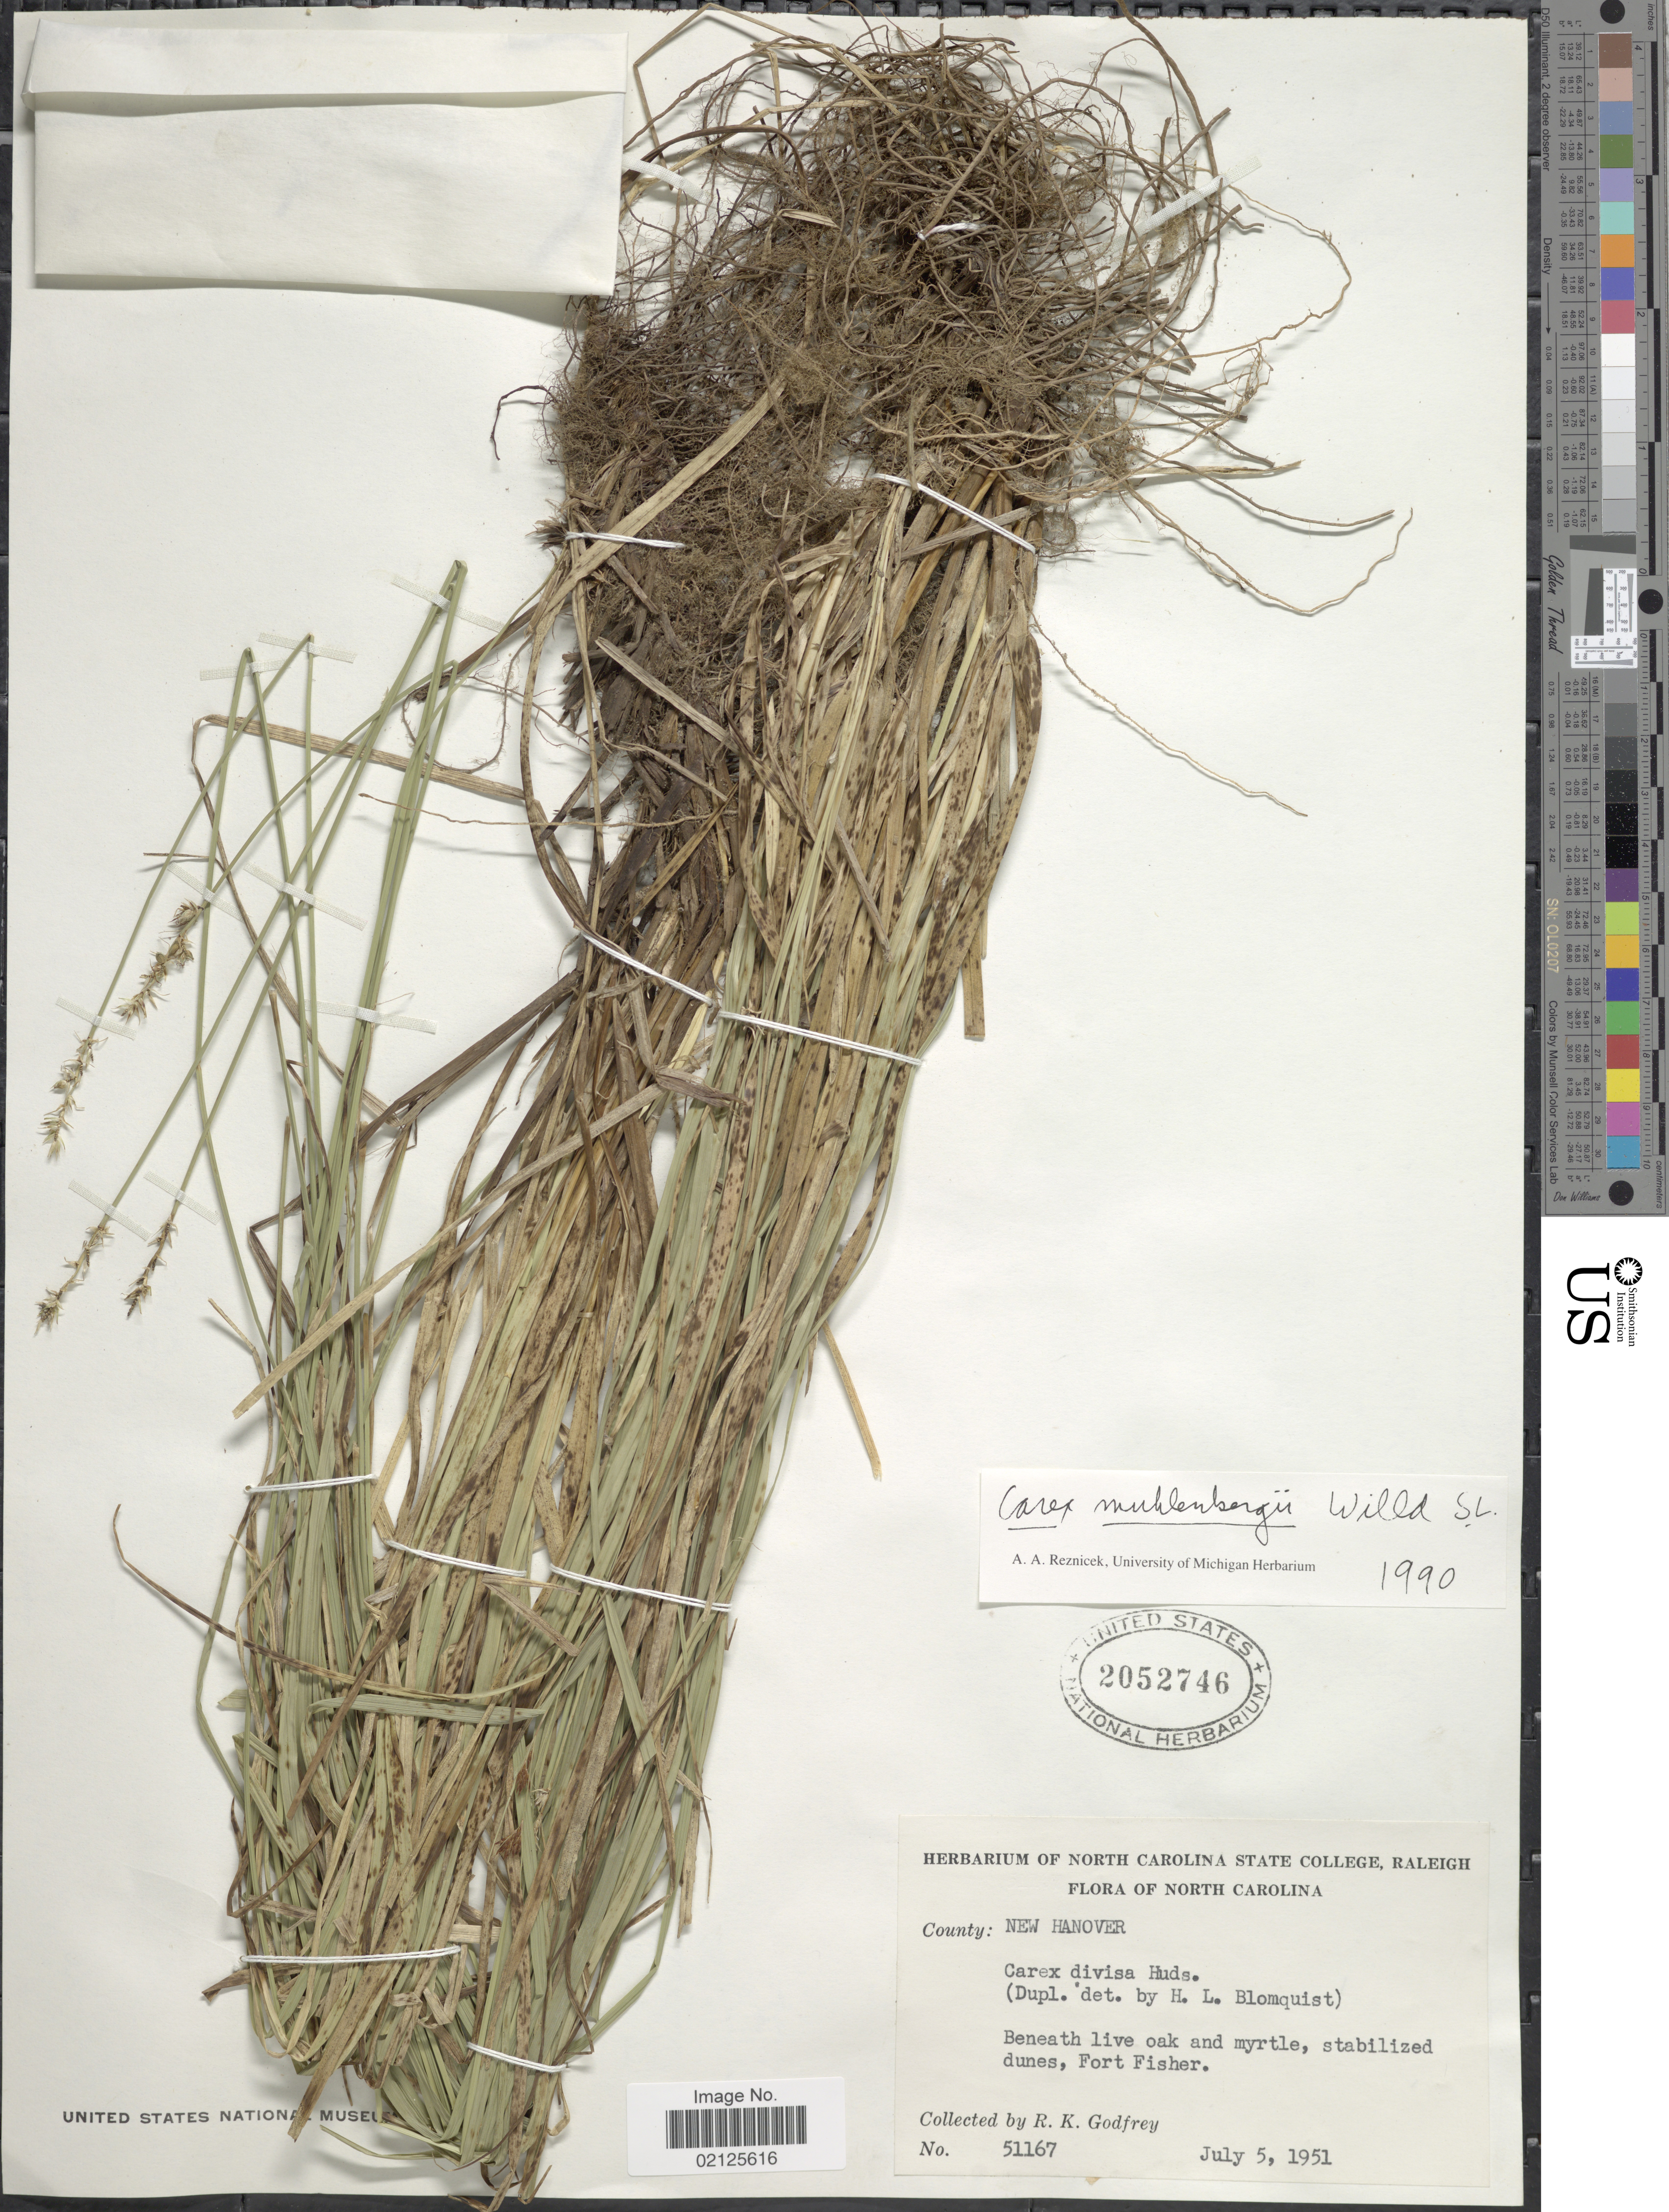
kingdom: Plantae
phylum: Tracheophyta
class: Liliopsida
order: Poales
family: Cyperaceae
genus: Carex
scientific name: Carex muehlenbergii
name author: Willd.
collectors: R. K. Godfrey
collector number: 51167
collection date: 1951-07-05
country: United States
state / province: North Carolina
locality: County: New Hanover, beneath live oak and myrtle, stabilized dunes, Fort Fisher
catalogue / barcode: US 2052746